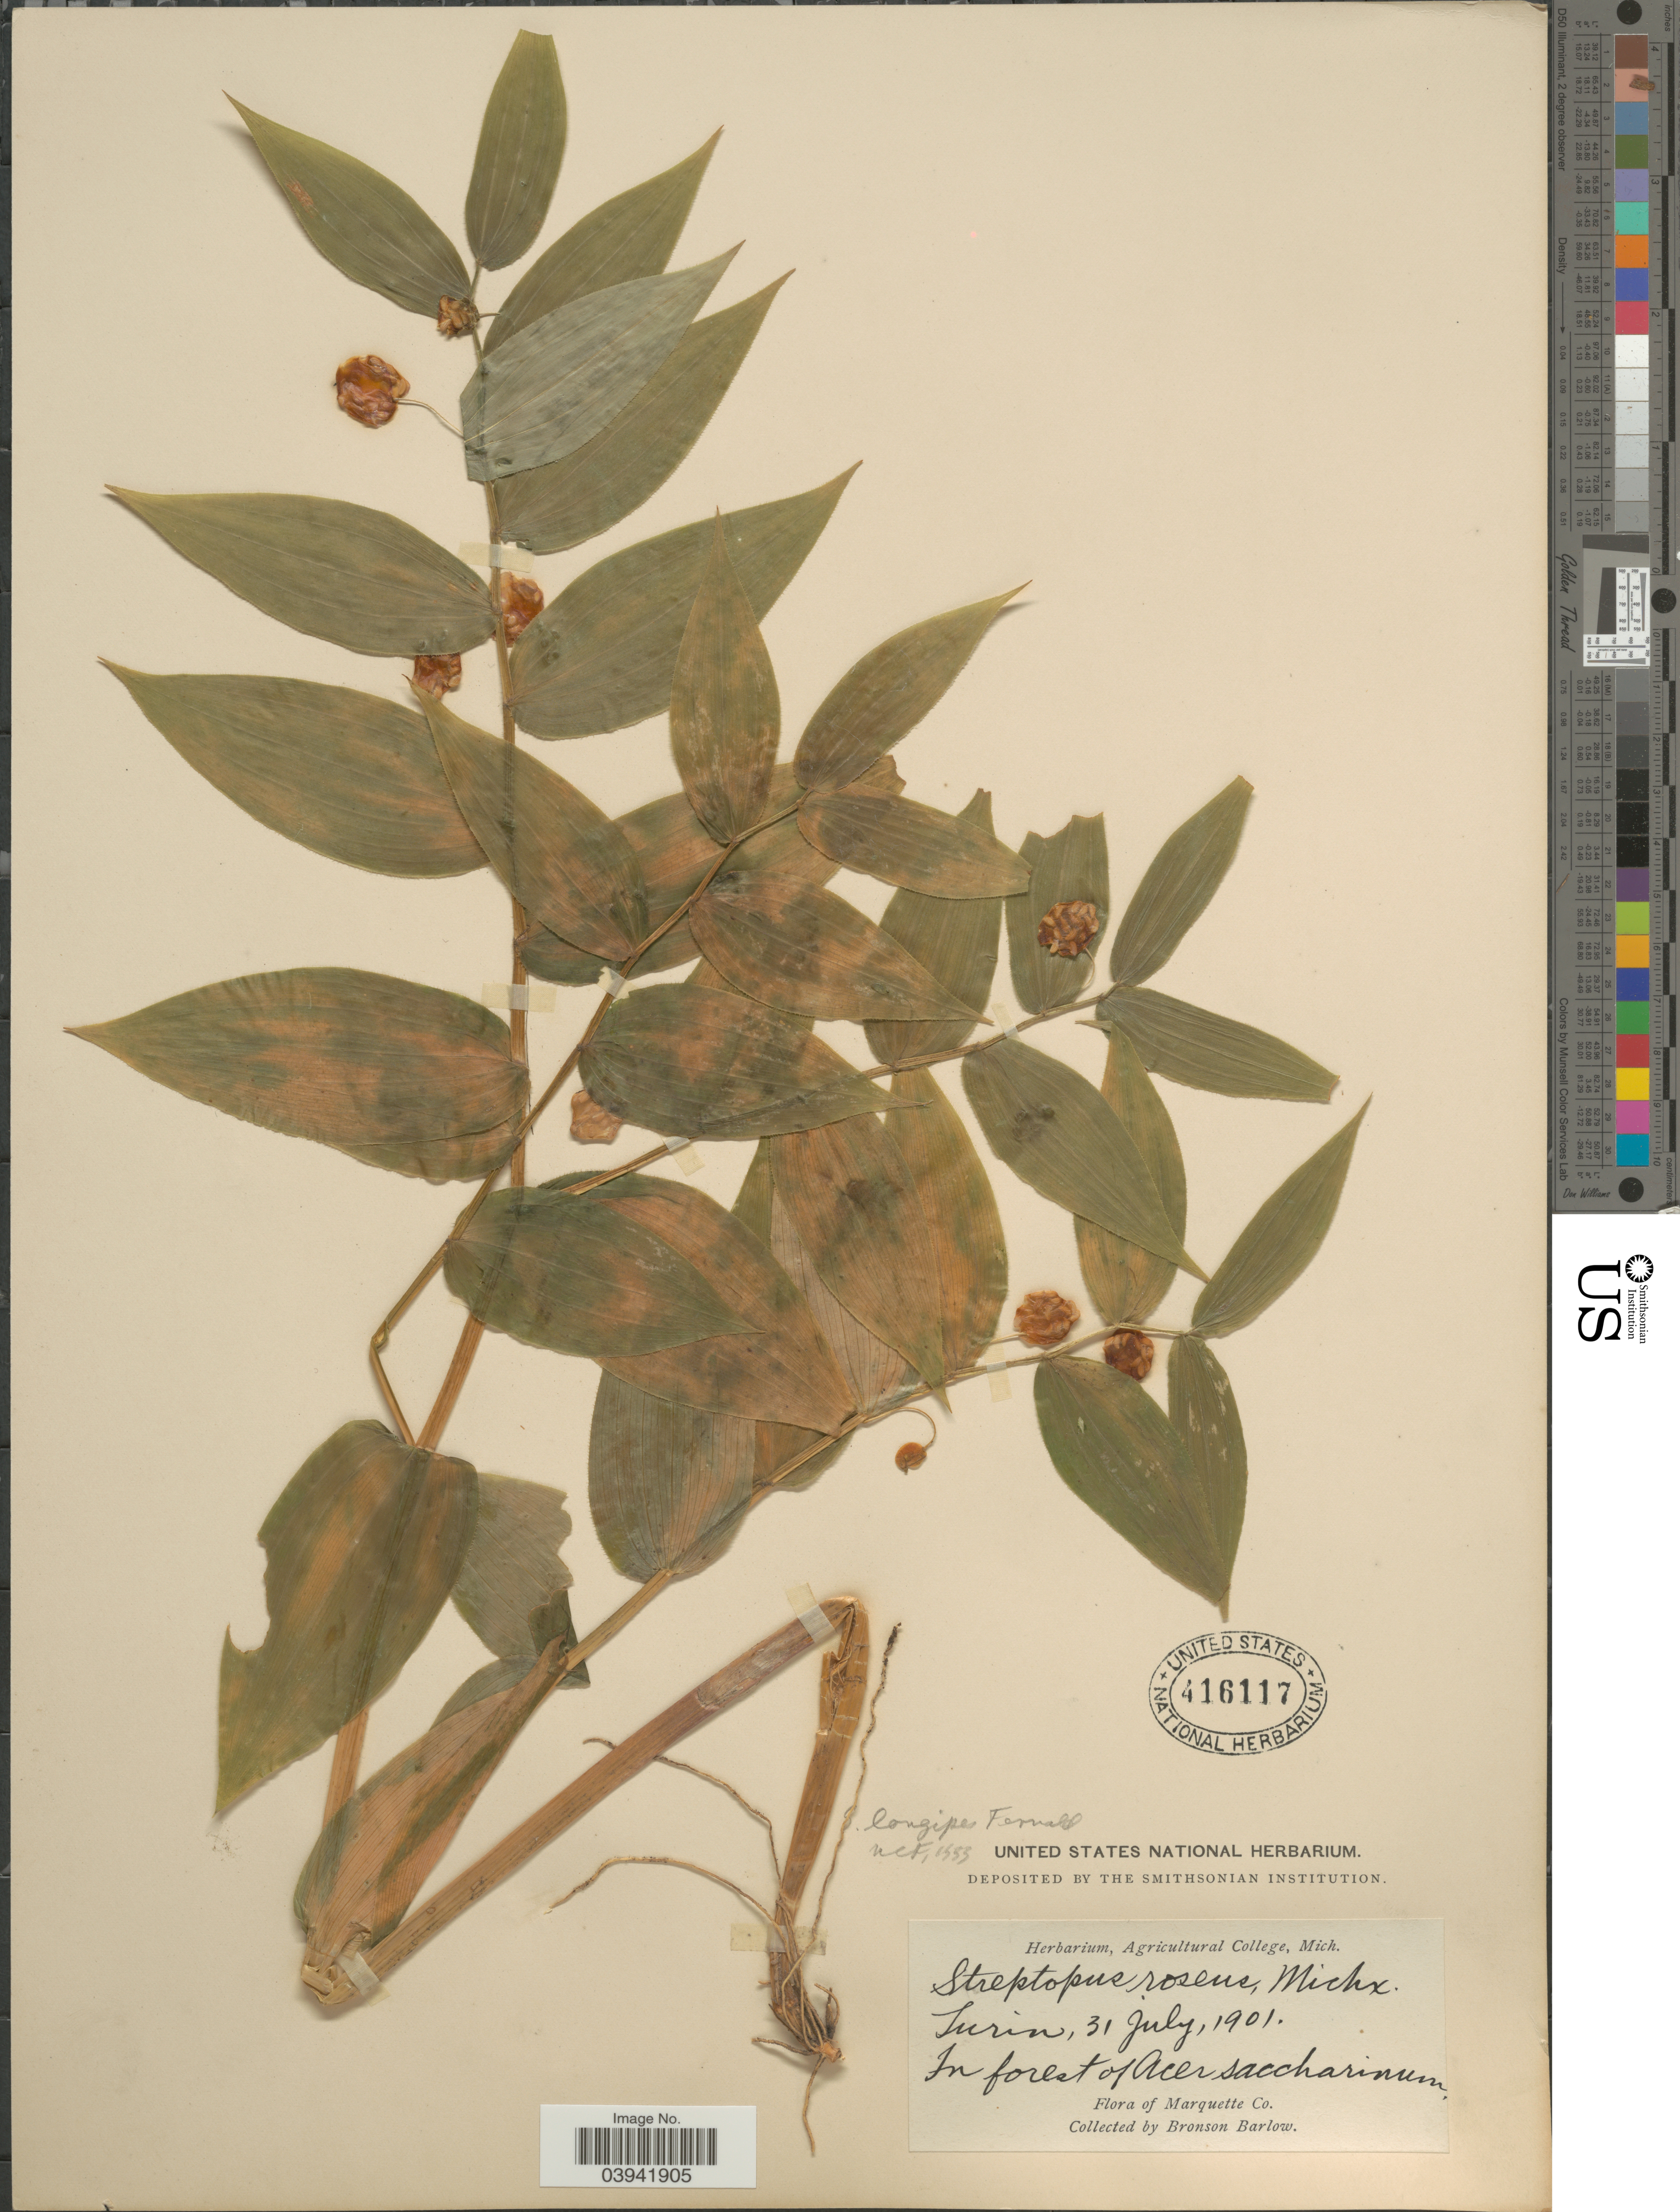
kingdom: Plantae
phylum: Tracheophyta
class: Liliopsida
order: Liliales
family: Liliaceae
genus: Streptopus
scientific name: Streptopus roseus var. longipes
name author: (Fernald) Fassett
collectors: Barlow, B.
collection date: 1901-07-31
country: United States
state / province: Michigan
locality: Turin. Marquette Co.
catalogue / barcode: US 416117